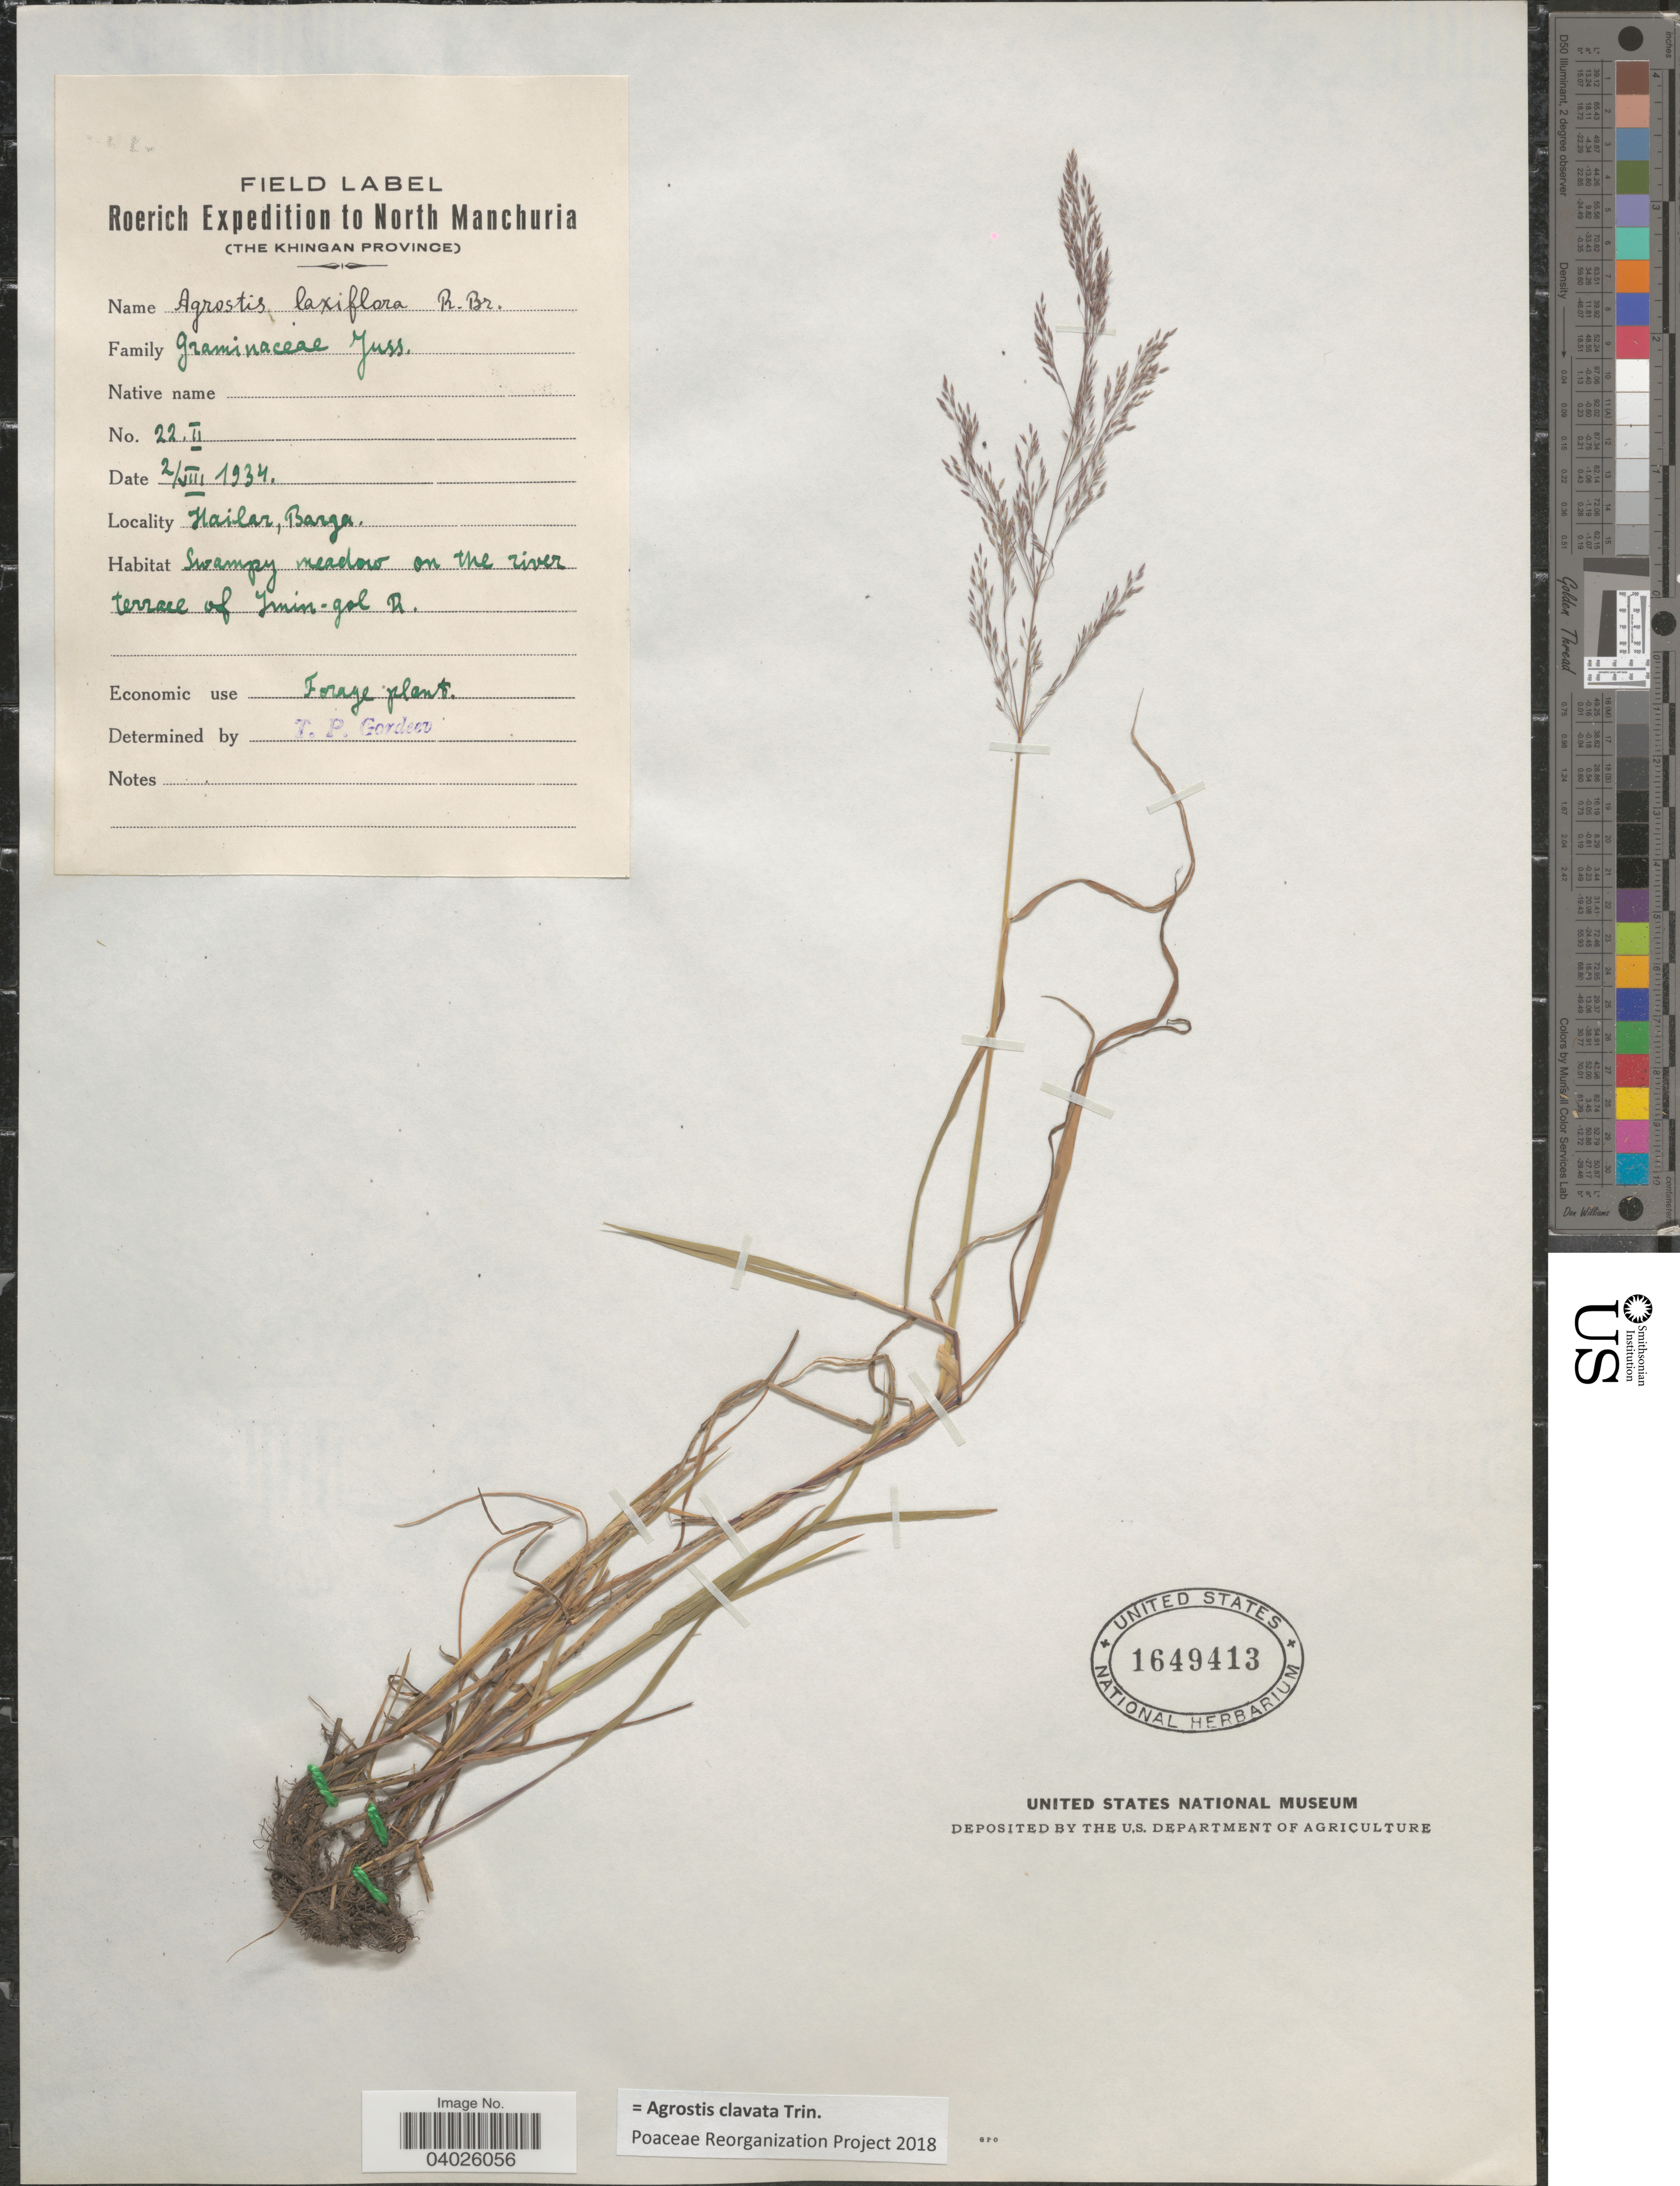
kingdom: Plantae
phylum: Tracheophyta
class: Liliopsida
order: Poales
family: Poaceae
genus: Agrostis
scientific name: Agrostis clavata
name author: Trin.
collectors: Roerich Expedition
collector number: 22 II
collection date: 1934-08-02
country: China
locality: North Manchuria. (The Khingan Province). Hailar, Barga. On the river terrace of Imin-gol R.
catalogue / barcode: US 1649413